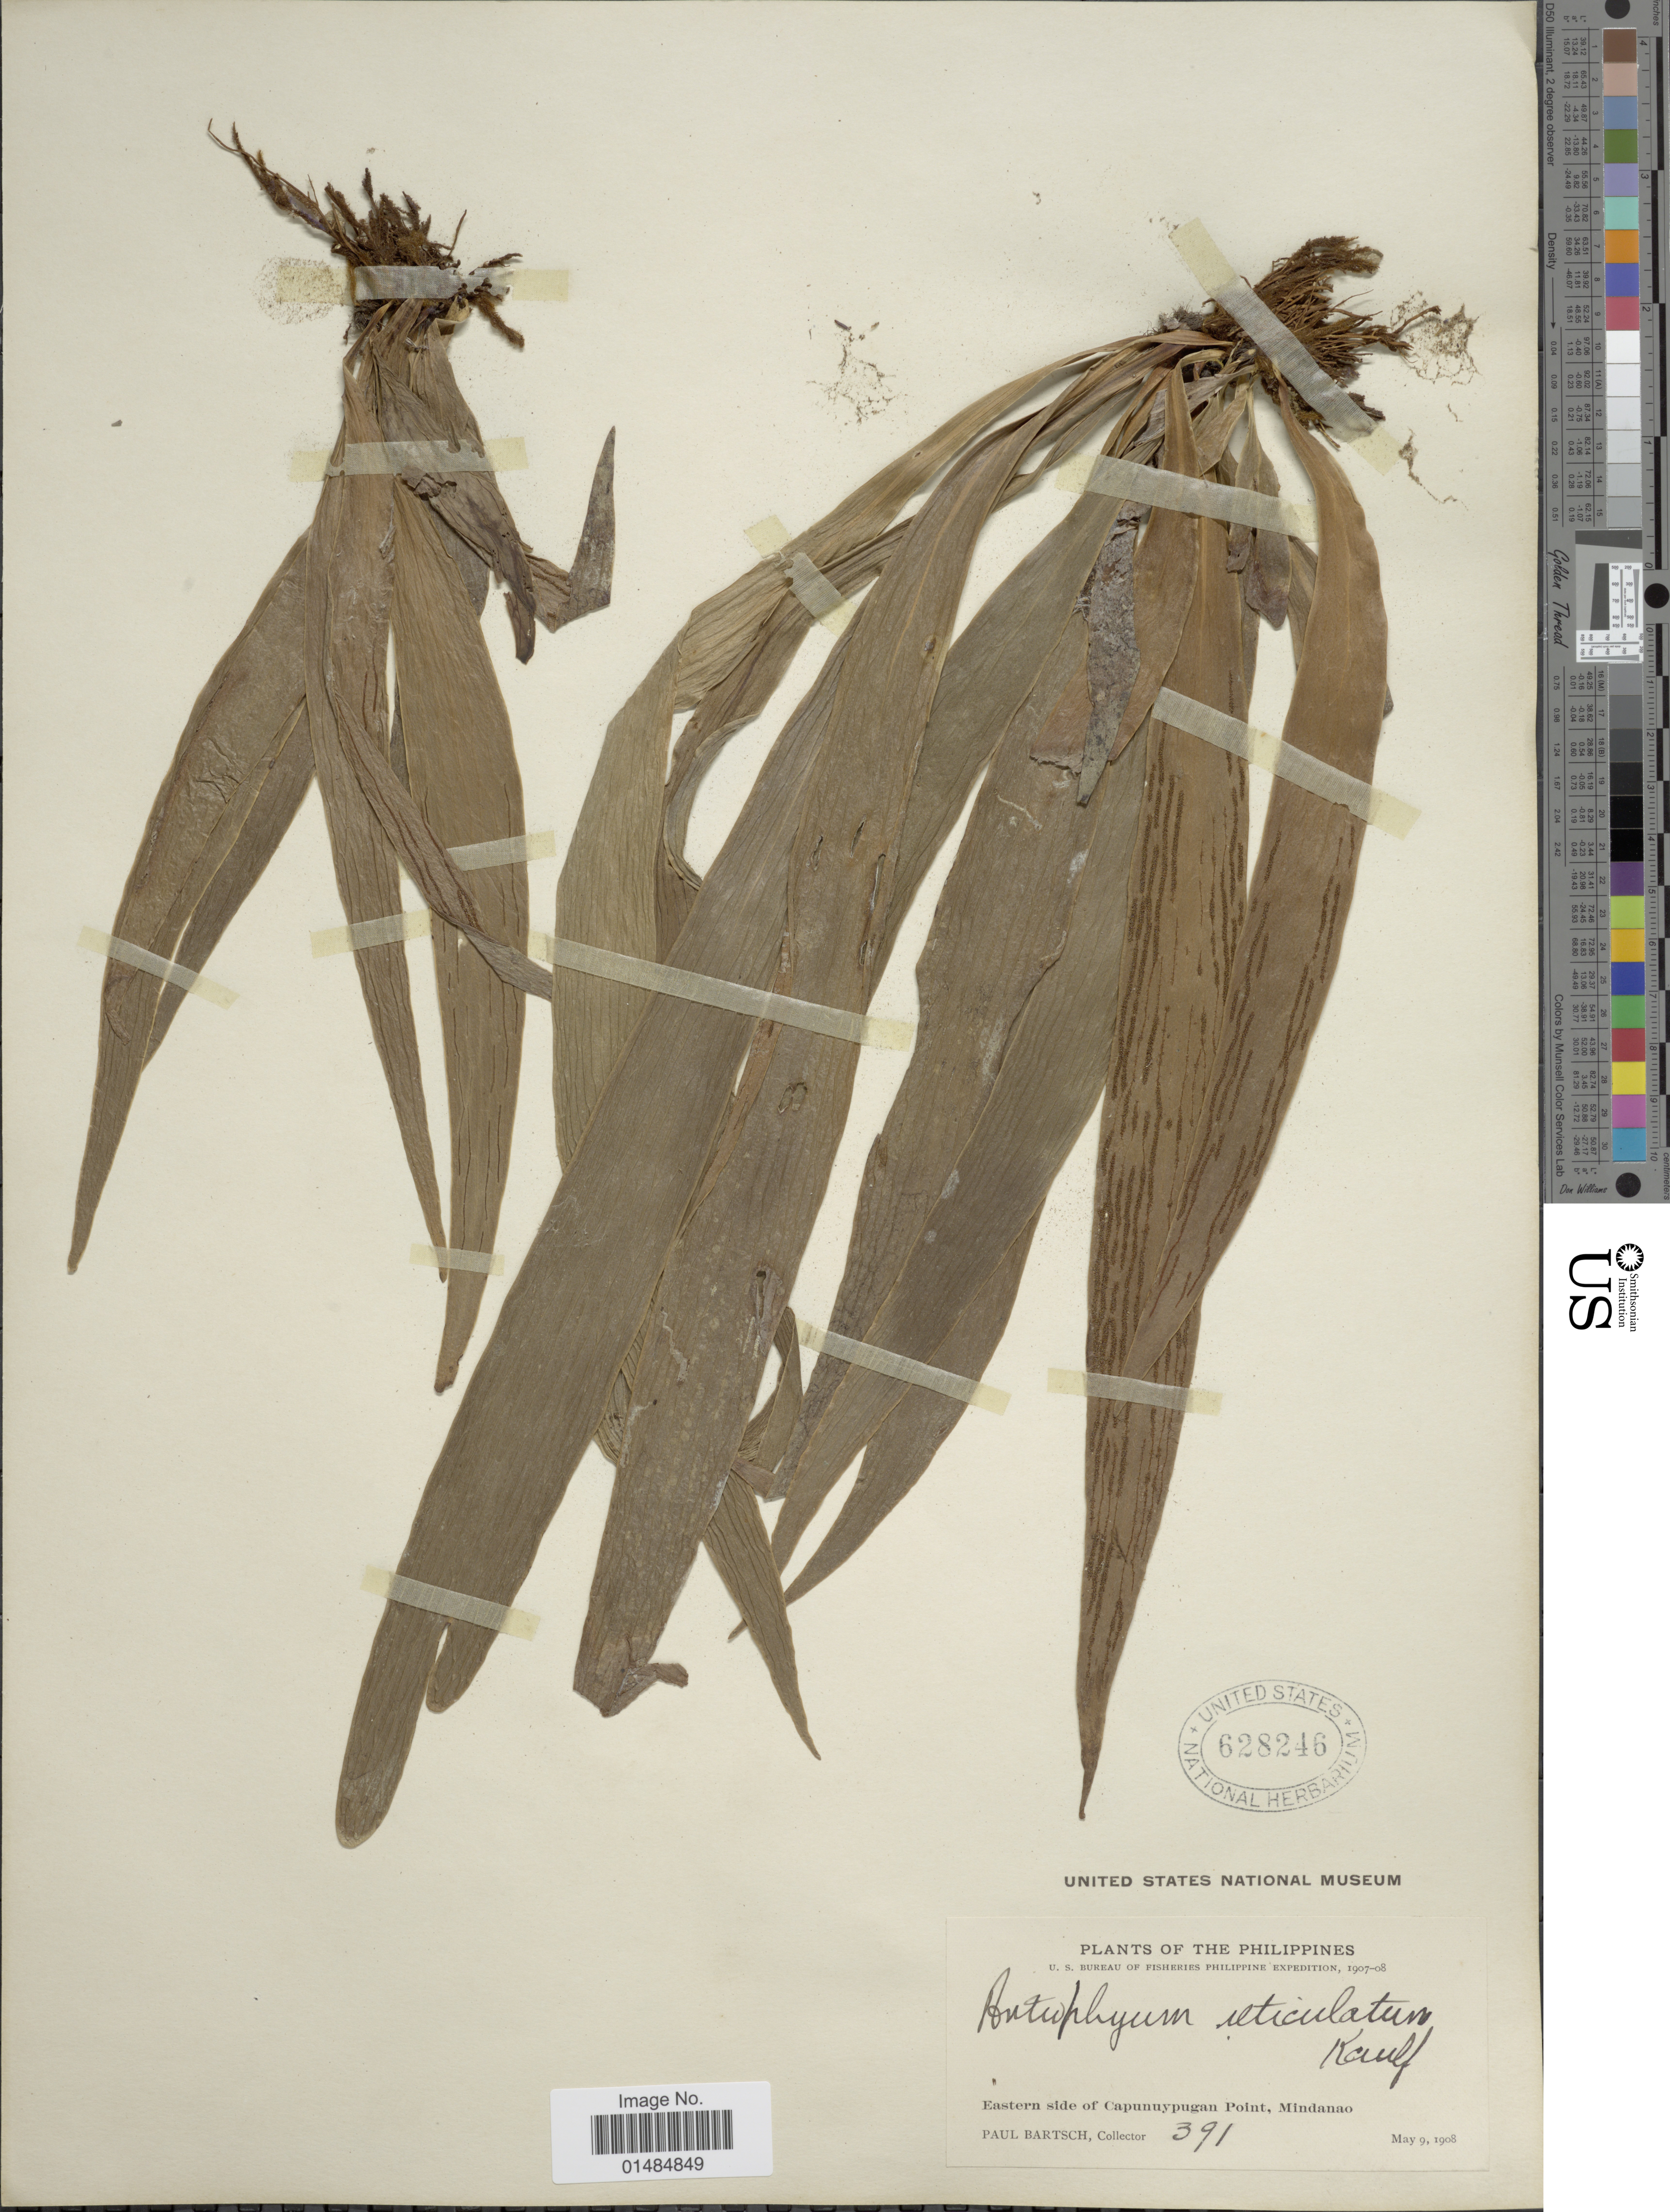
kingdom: Plantae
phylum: Tracheophyta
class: Polypodiopsida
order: Polypodiales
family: Pteridaceae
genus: Antrophyum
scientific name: Antrophyum reticulatum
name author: (G. Forst.) Kaulf.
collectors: P. Bartsch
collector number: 391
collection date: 1908-05-09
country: Philippines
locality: Eastern side of Capunuypugan Point, Mindanao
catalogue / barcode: US 628246